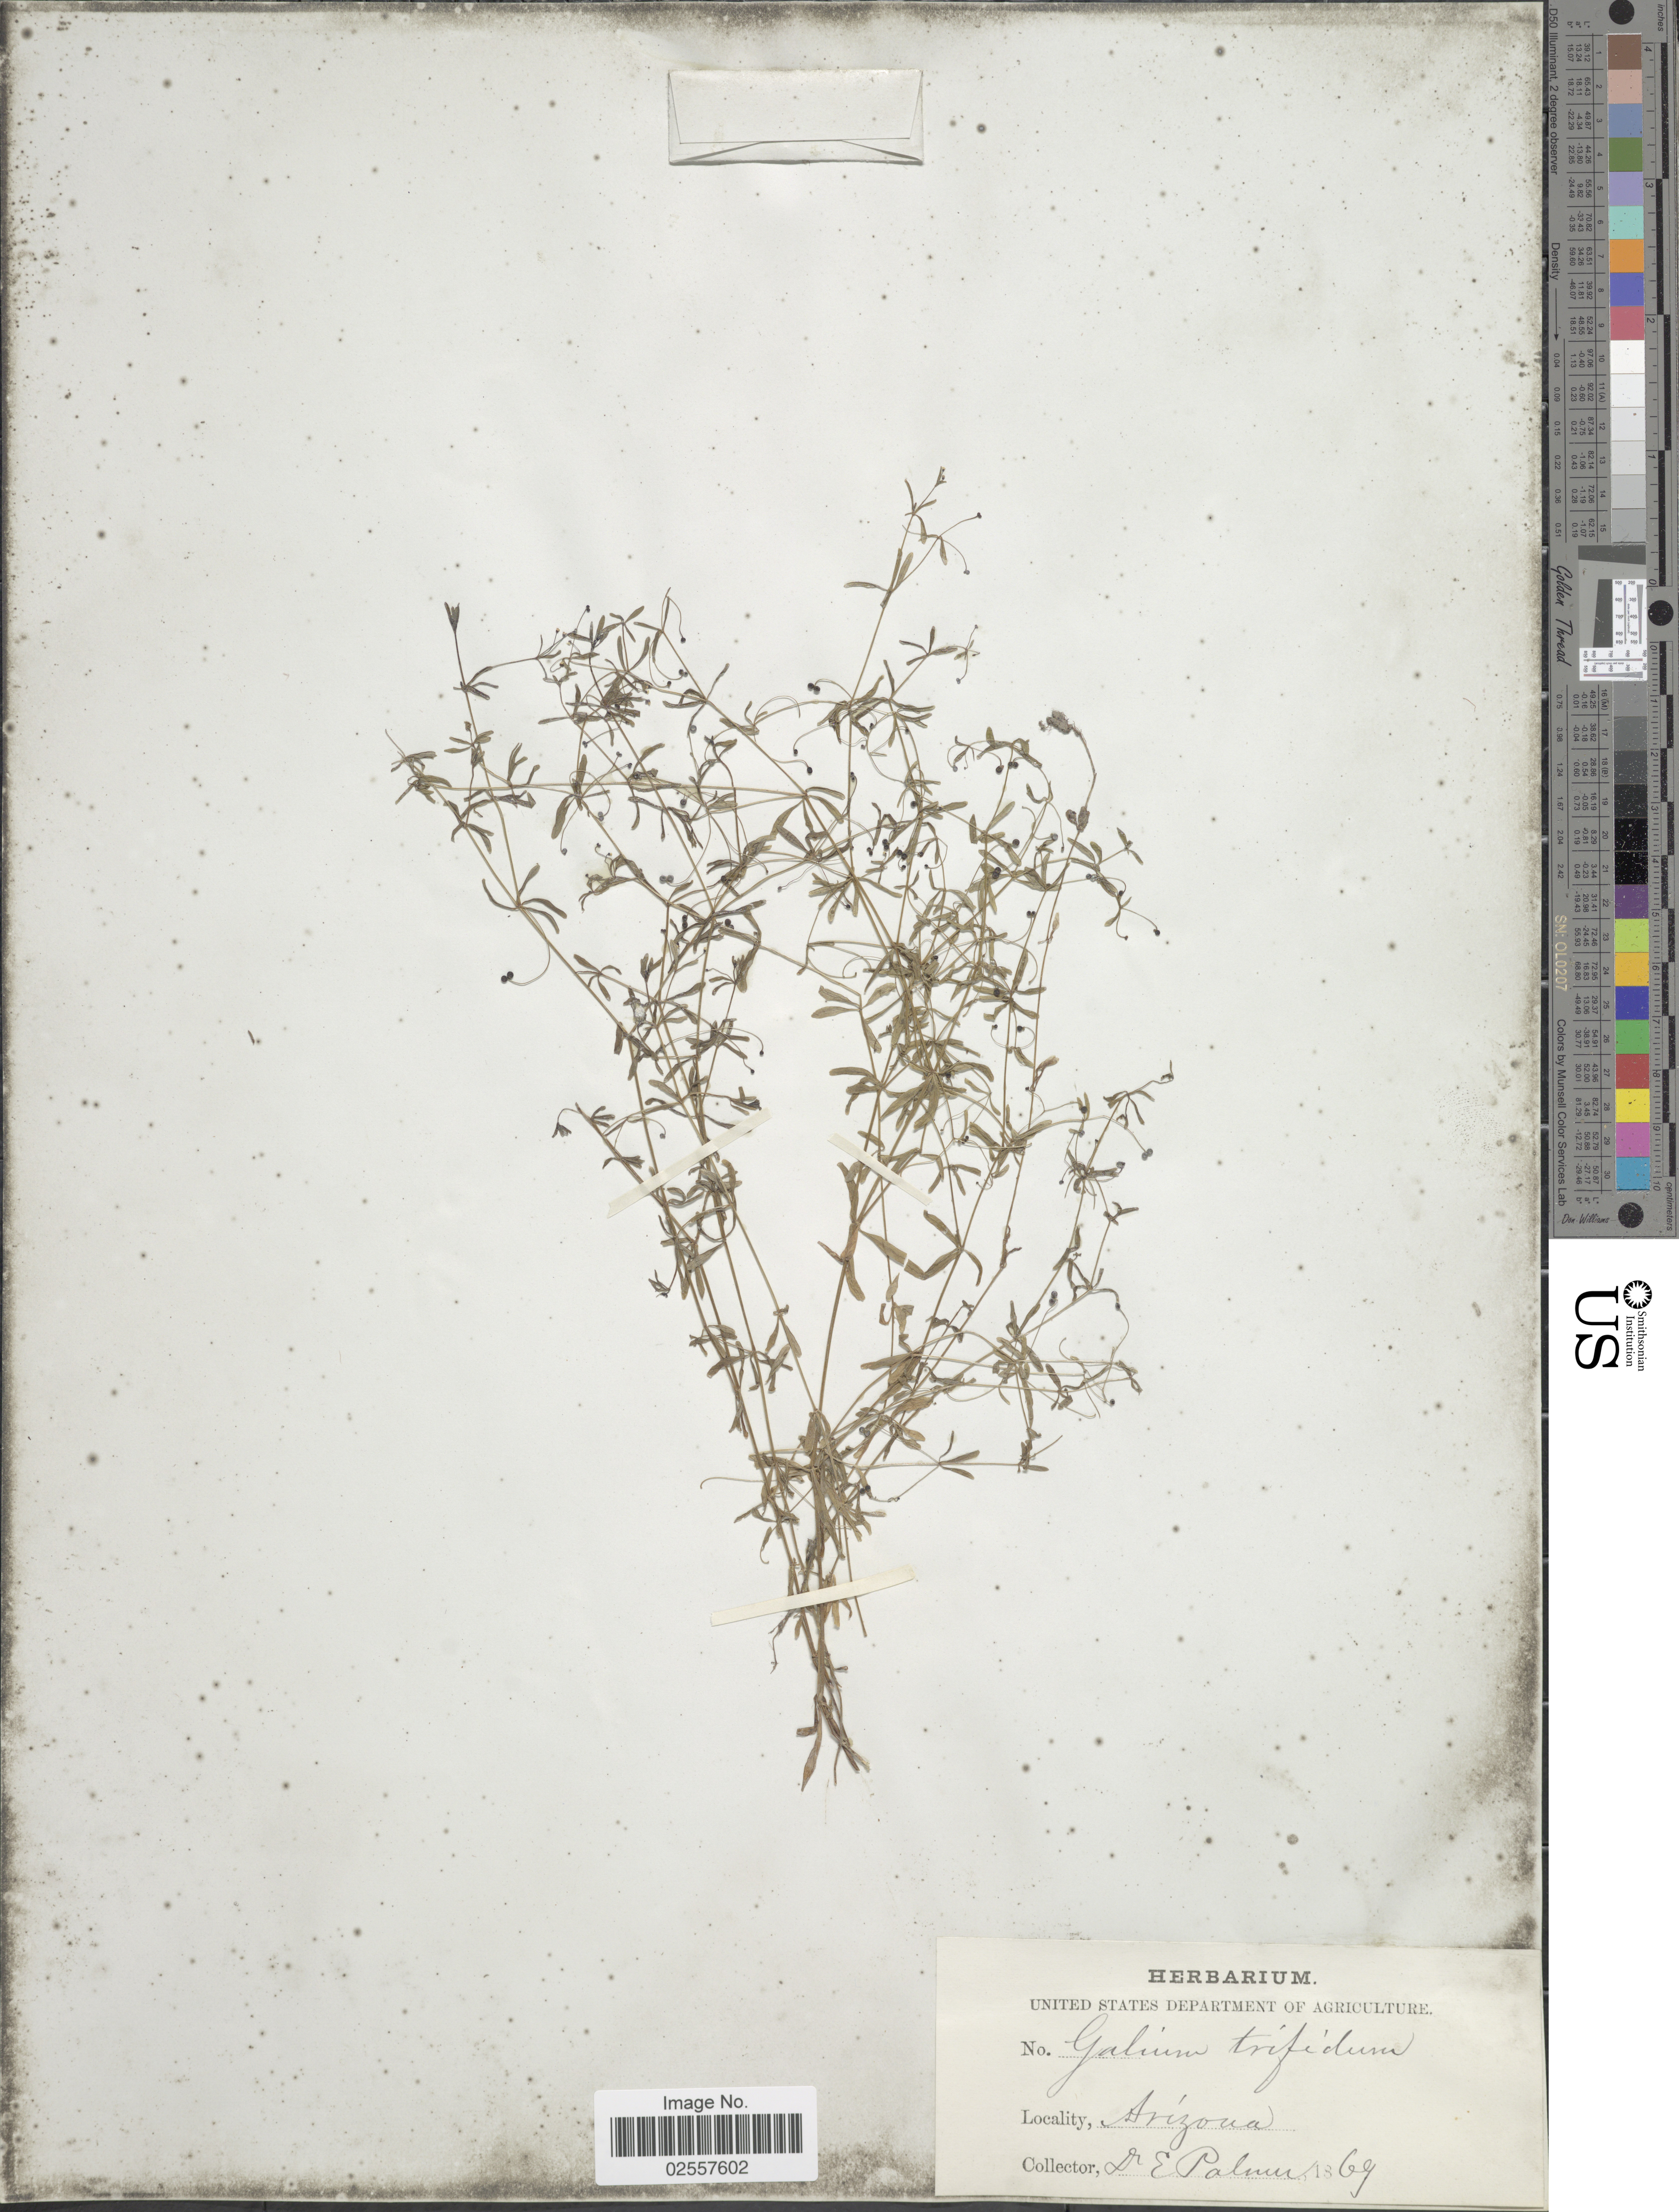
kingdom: Plantae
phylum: Tracheophyta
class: Magnoliopsida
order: Gentianales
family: Rubiaceae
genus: Galium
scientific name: Galium cymosum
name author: Wiegand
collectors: E. Palmer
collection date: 1869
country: United States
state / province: Arizona